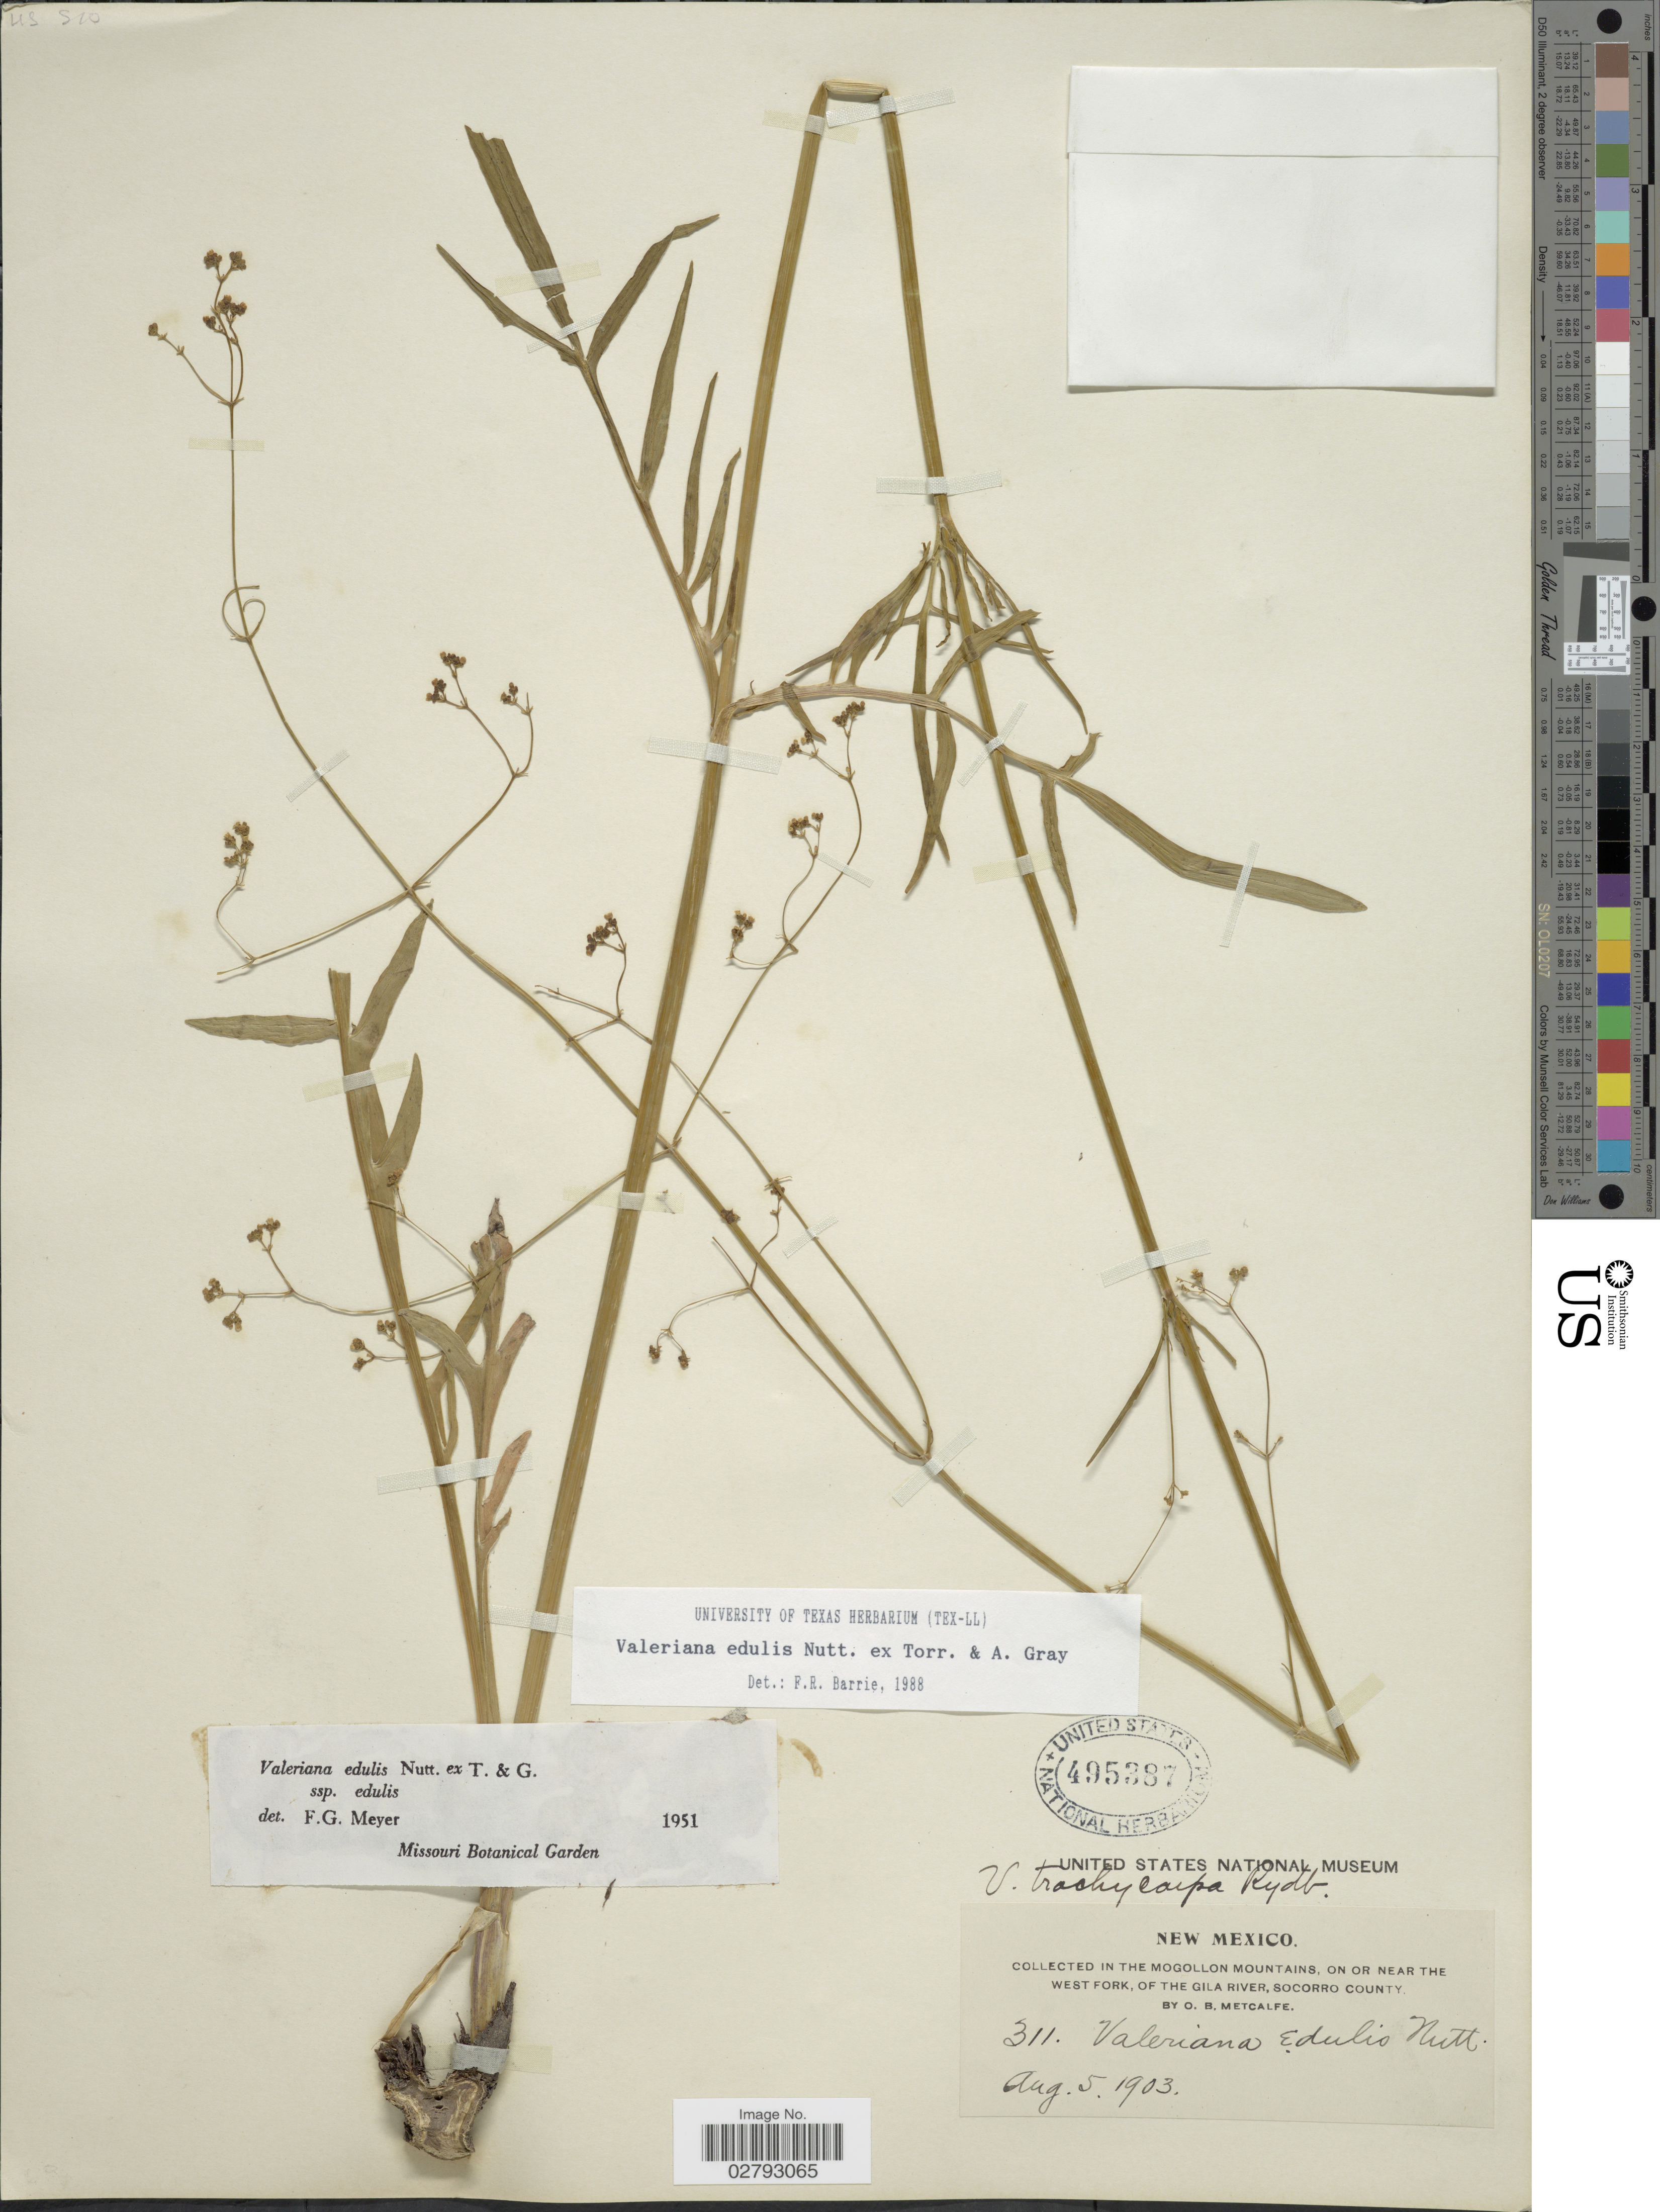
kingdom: Plantae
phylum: Tracheophyta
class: Magnoliopsida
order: Dipsacales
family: Caprifoliaceae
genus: Valeriana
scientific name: Valeriana edulis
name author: Nutt.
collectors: O. B. Metcalfe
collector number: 311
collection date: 1903-08-05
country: United States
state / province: New Mexico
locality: Mogollon Mountains, on or near the West Fork, of the Gila River, Socorro County.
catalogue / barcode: US 495387